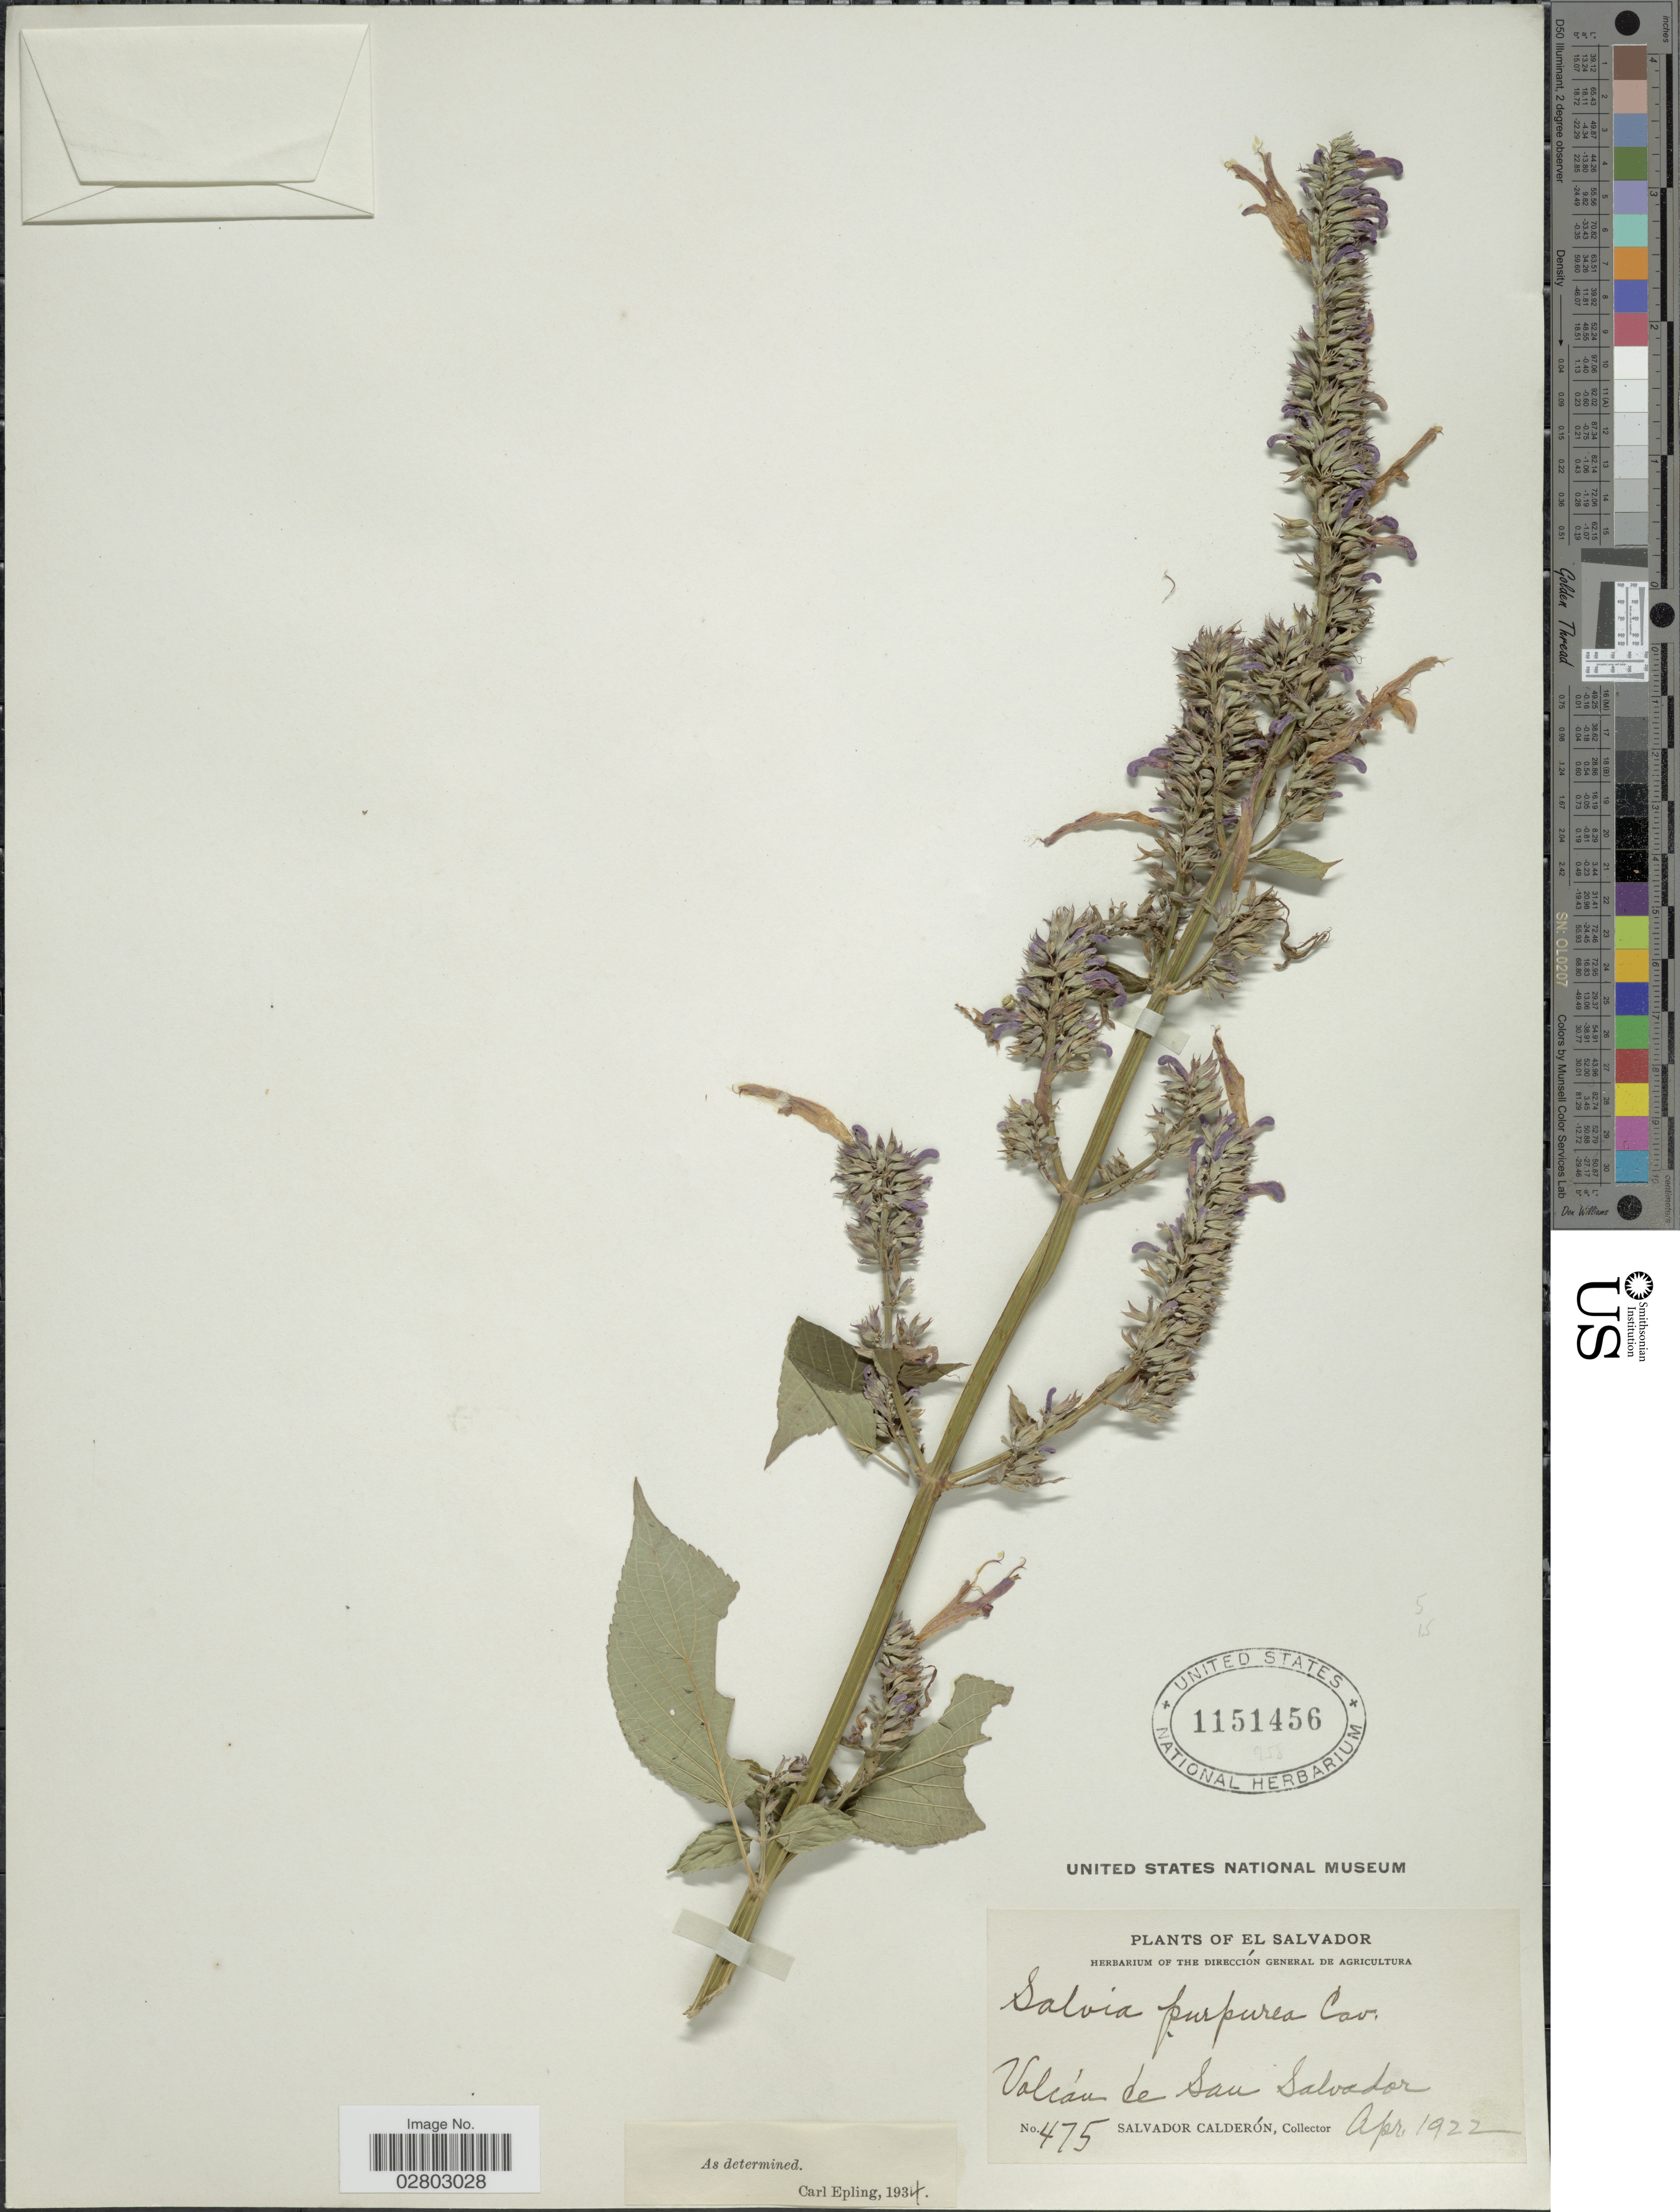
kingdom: Plantae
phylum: Tracheophyta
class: Magnoliopsida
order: Lamiales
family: Lamiaceae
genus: Salvia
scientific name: Salvia purpurea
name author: Cav.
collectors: S. Calderón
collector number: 475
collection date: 1922-04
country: El Salvador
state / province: San Salvador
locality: Volcán de San Salvador.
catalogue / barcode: US 1151456